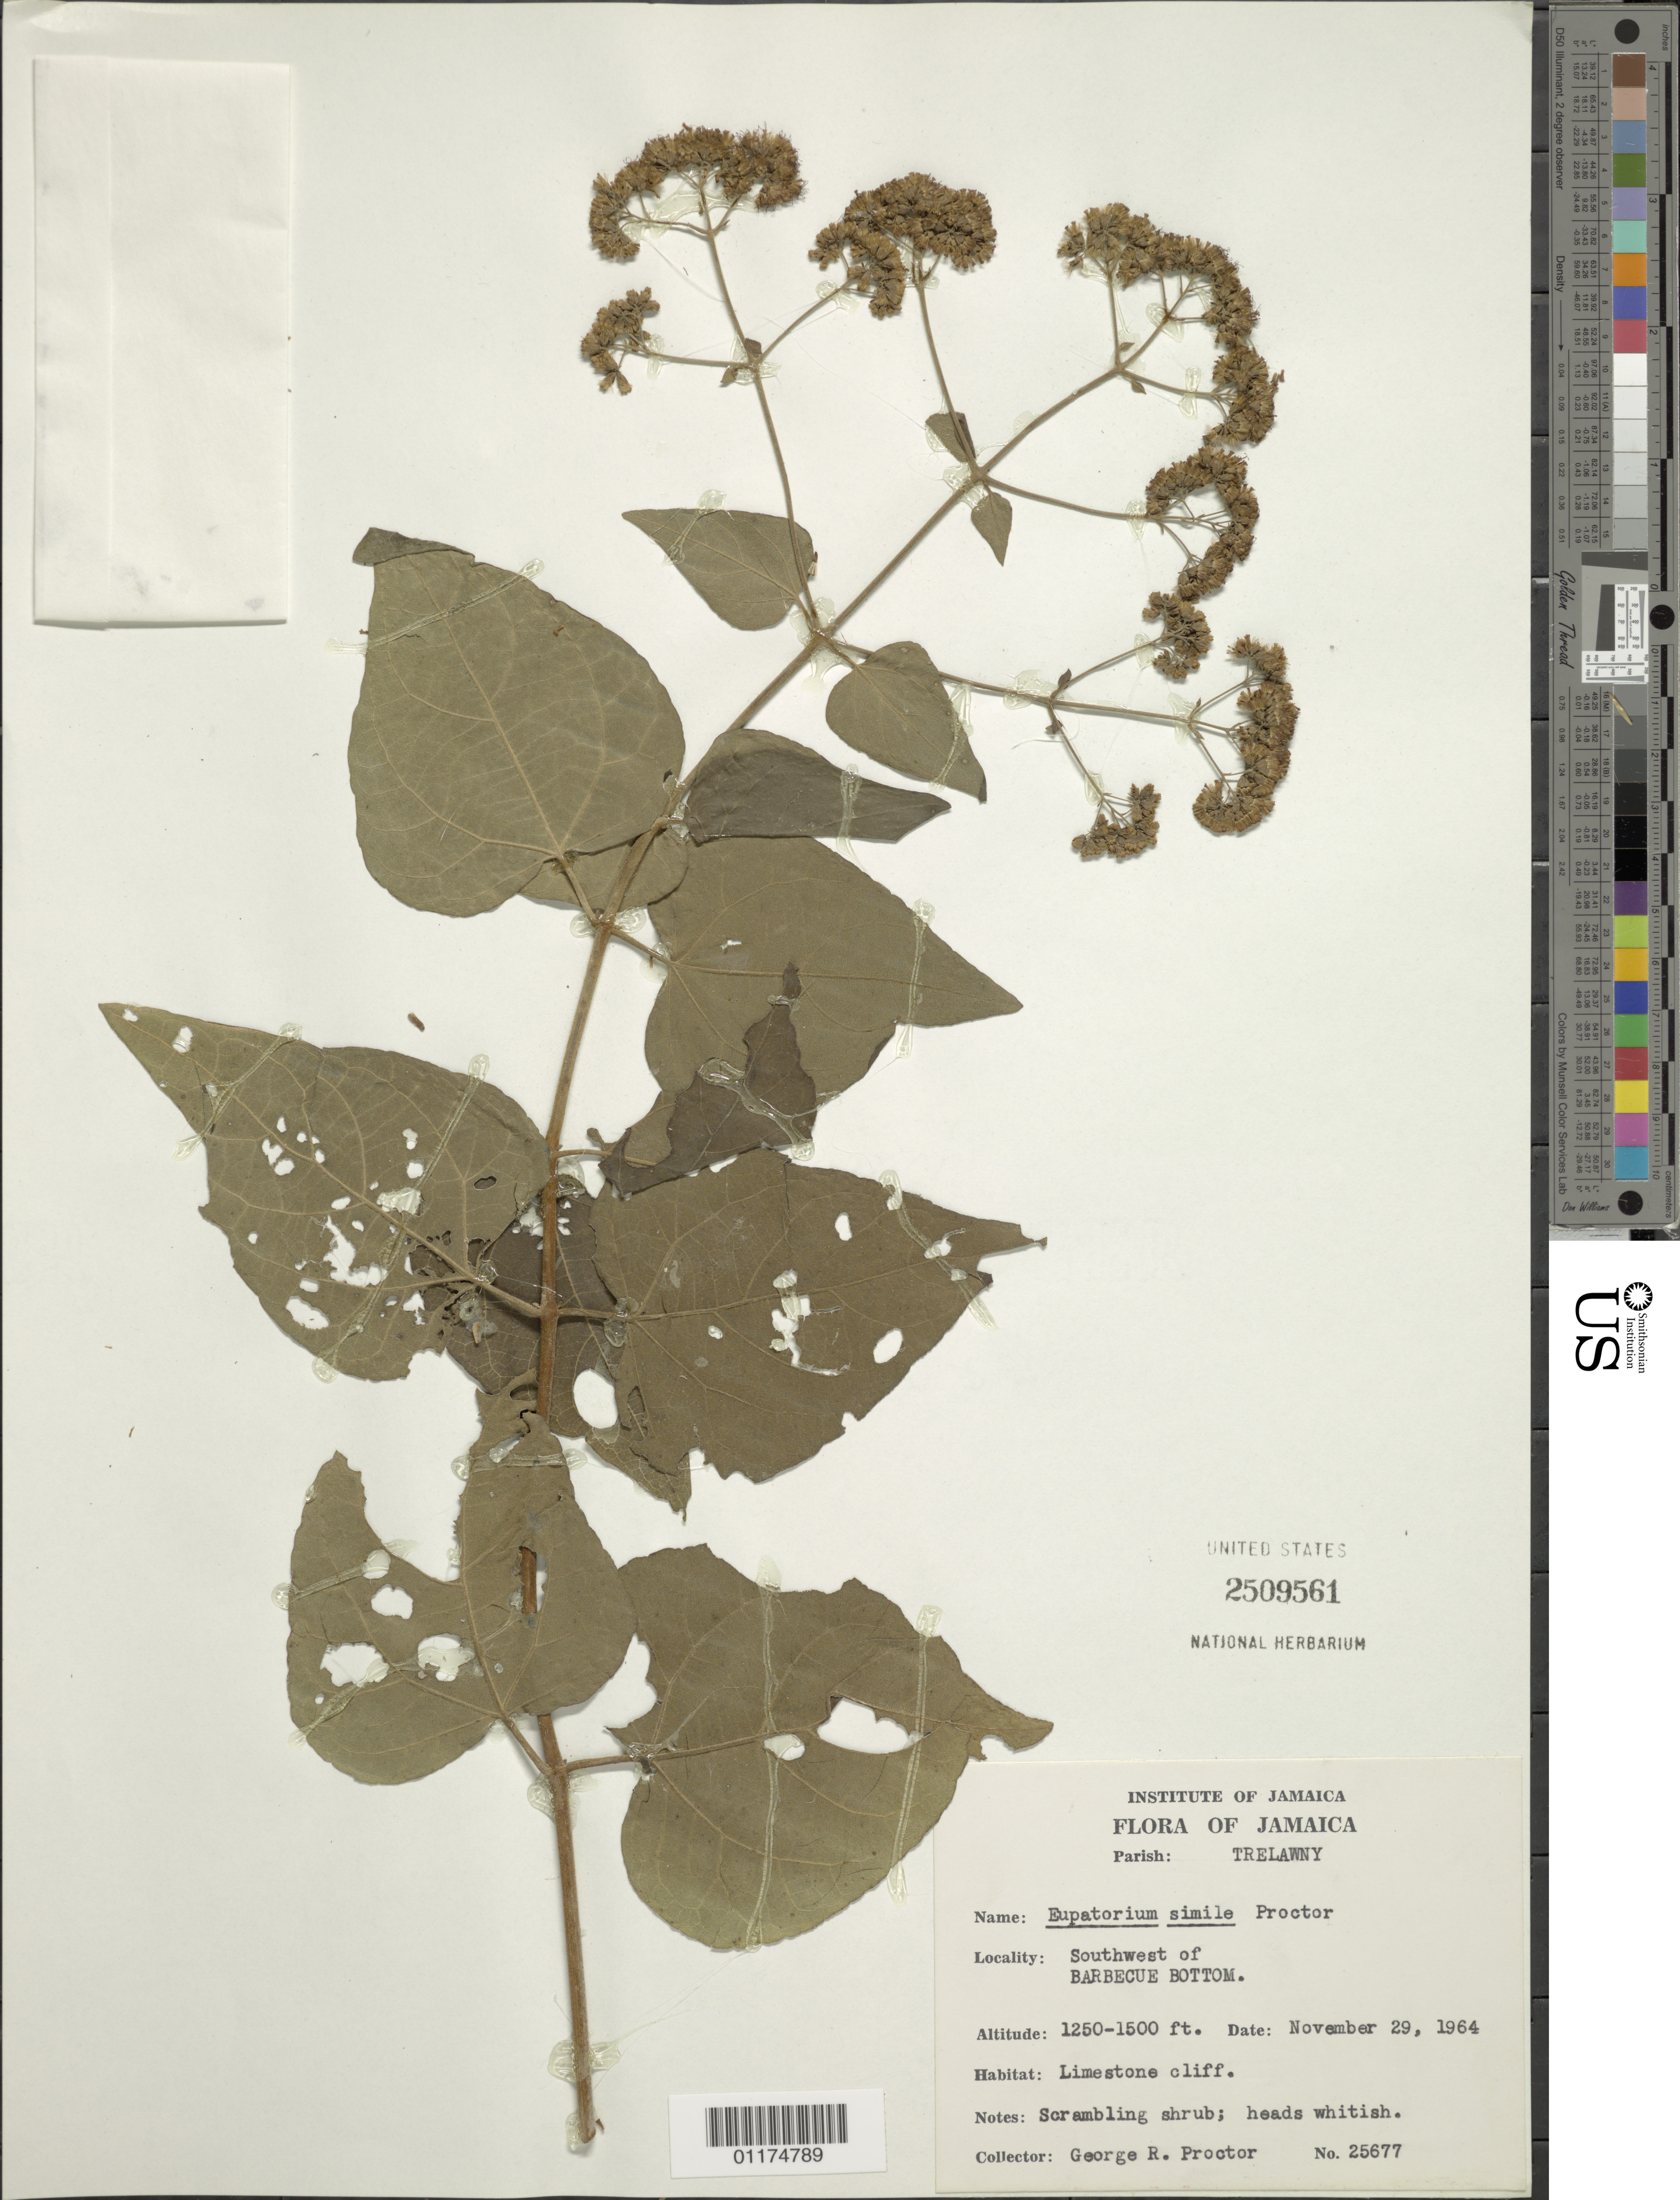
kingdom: Plantae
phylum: Tracheophyta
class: Magnoliopsida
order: Asterales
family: Asteraceae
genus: Koanophyllon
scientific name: Koanophyllon simile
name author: (Proctor) R.M. King & H. Rob.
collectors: G. R. Proctor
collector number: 25677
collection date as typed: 29 Nov 1964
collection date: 1964-11-29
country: Jamaica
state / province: Trelawny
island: Jamaica I.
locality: Southwest of BARBECUE BOTTOM.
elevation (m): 381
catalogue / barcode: US 2509561